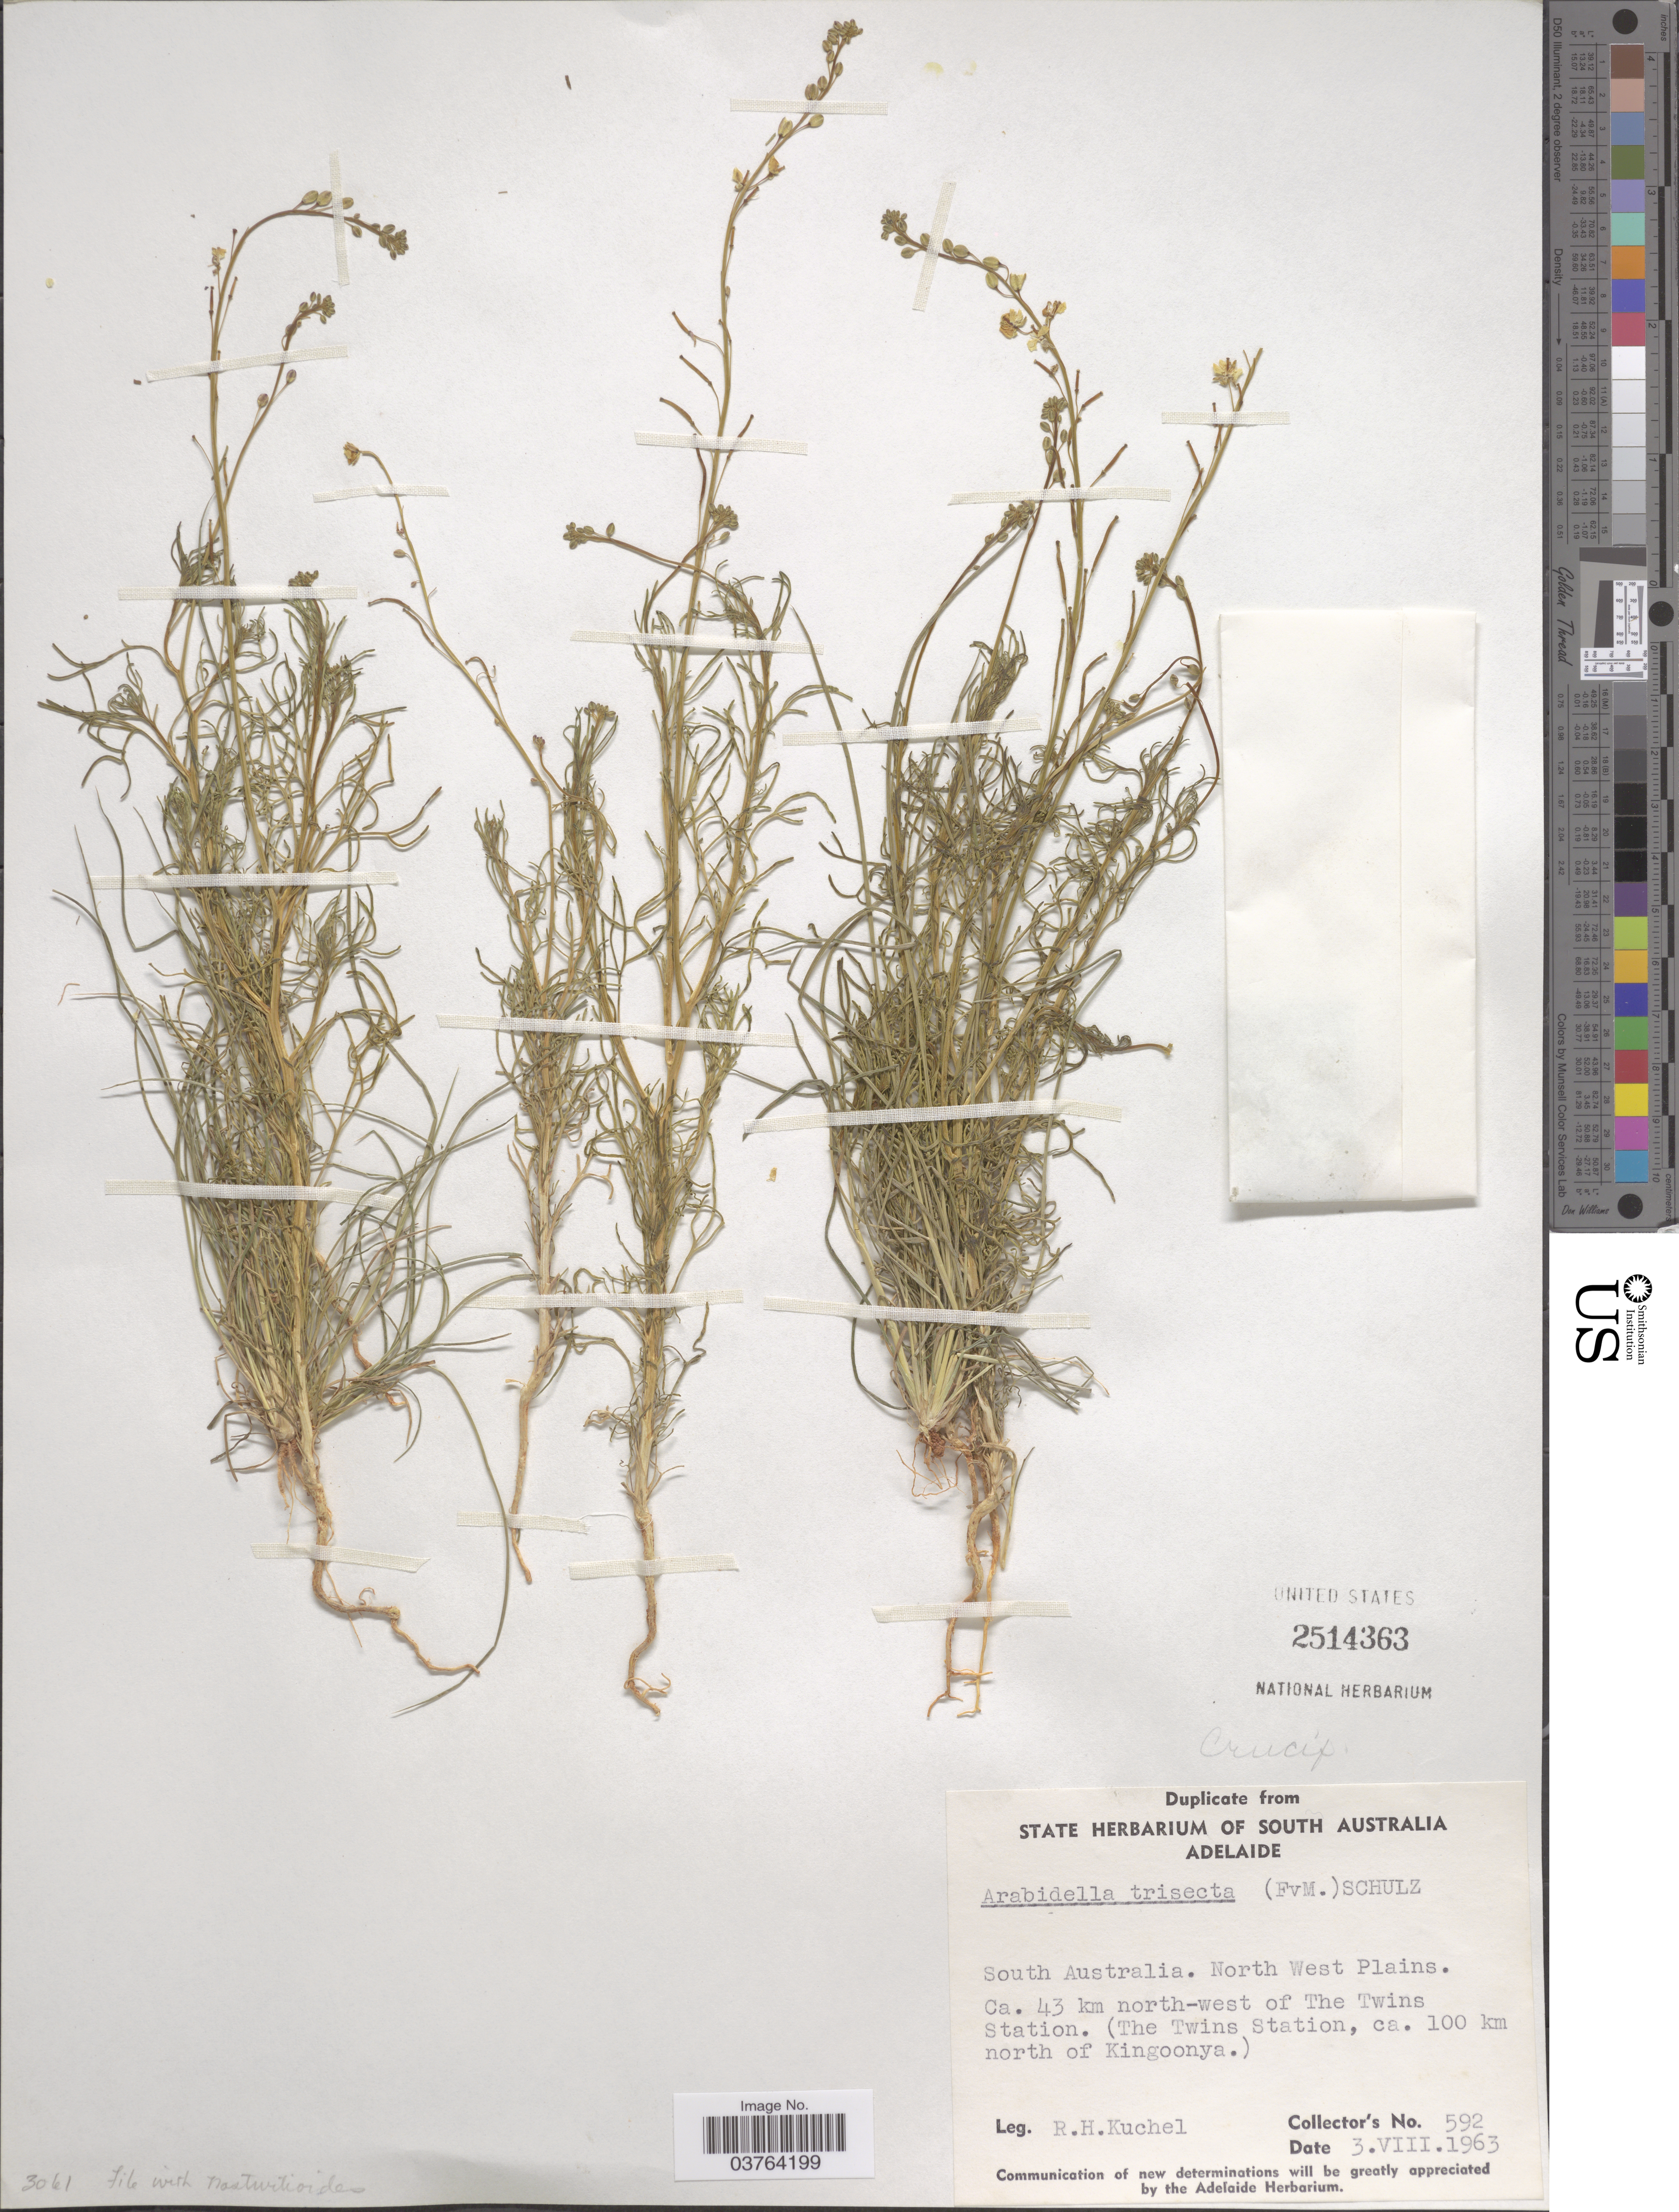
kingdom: Plantae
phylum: Tracheophyta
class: Magnoliopsida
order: Brassicales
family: Brassicaceae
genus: Blennodia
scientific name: Blennodia trisecta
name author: Benth.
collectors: R. Kuchel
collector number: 592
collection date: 1963-08-03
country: Australia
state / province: South Australia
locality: North West Plains. Ca. 43 km north-west of the Twins Station. (The Twins Station, ca. 100 km north of Kingoonya).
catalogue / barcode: US 2514363